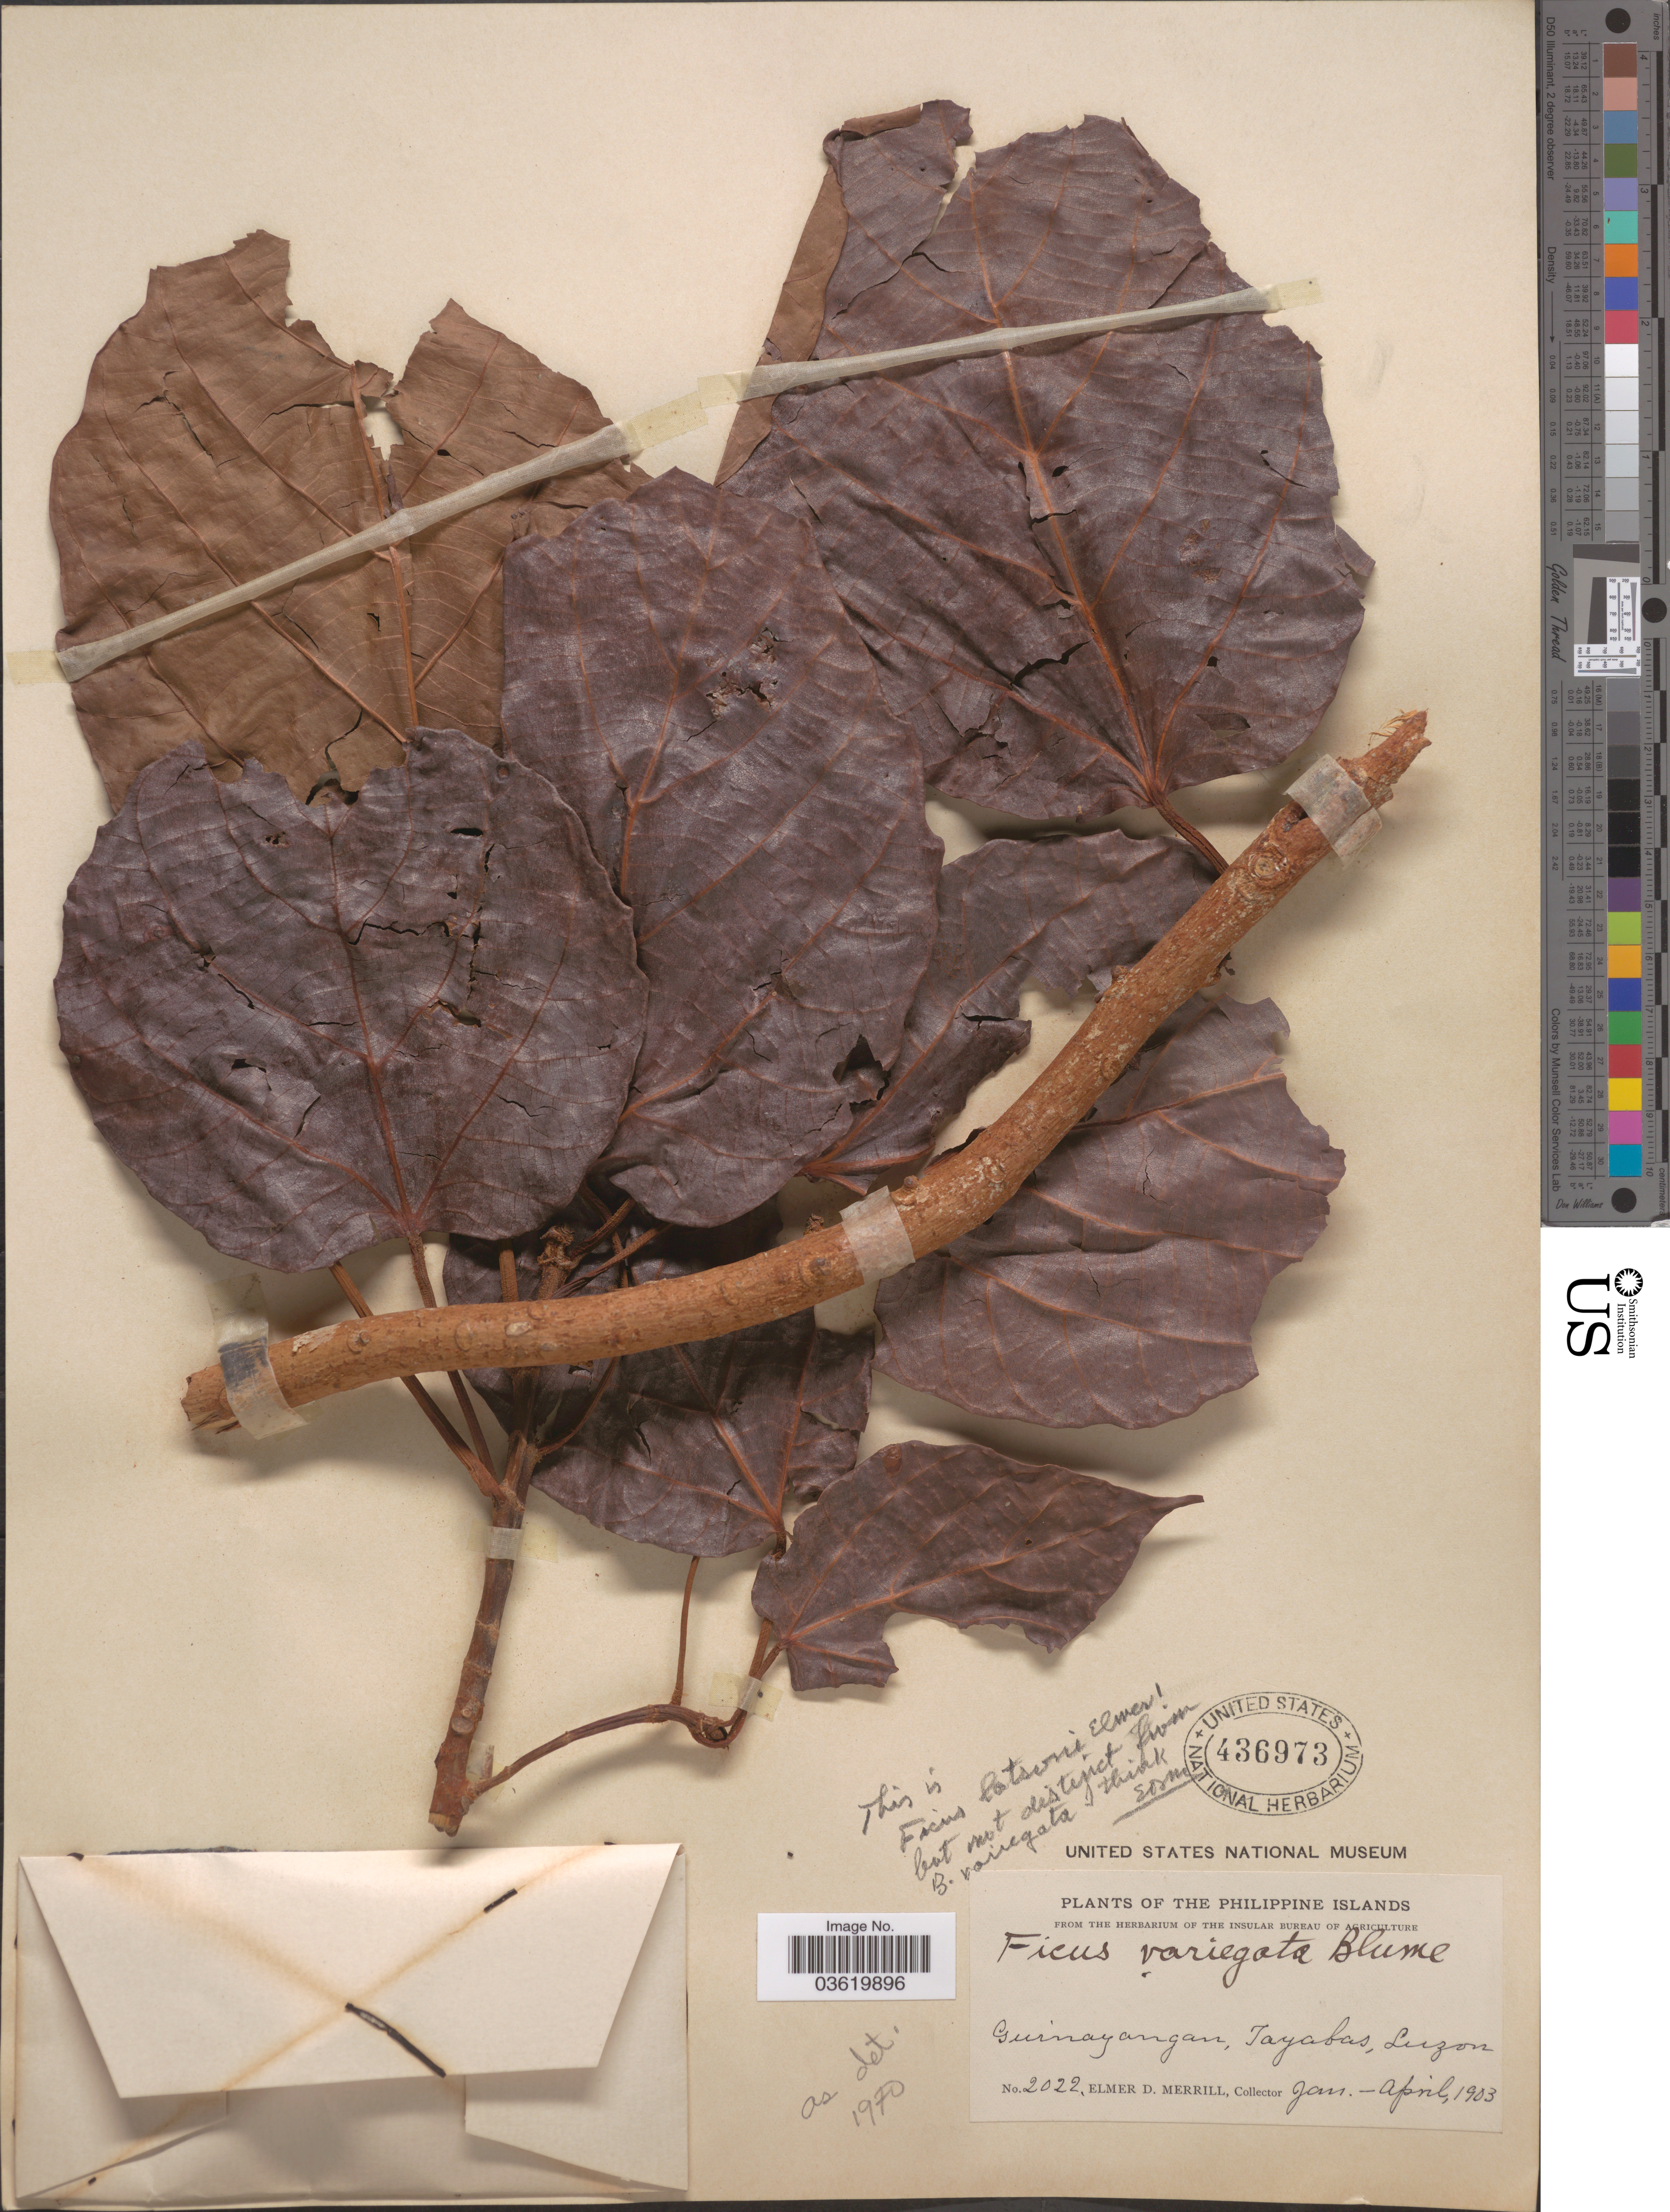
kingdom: Plantae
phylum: Tracheophyta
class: Magnoliopsida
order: Rosales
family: Moraceae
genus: Ficus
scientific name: Ficus variegata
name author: Blume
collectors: E. D. Merrill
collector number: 2022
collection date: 1903-01/1903-04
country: Philippines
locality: Philippine Islands. Guinayangan, Tayabas, Luzon.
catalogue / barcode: US 436973